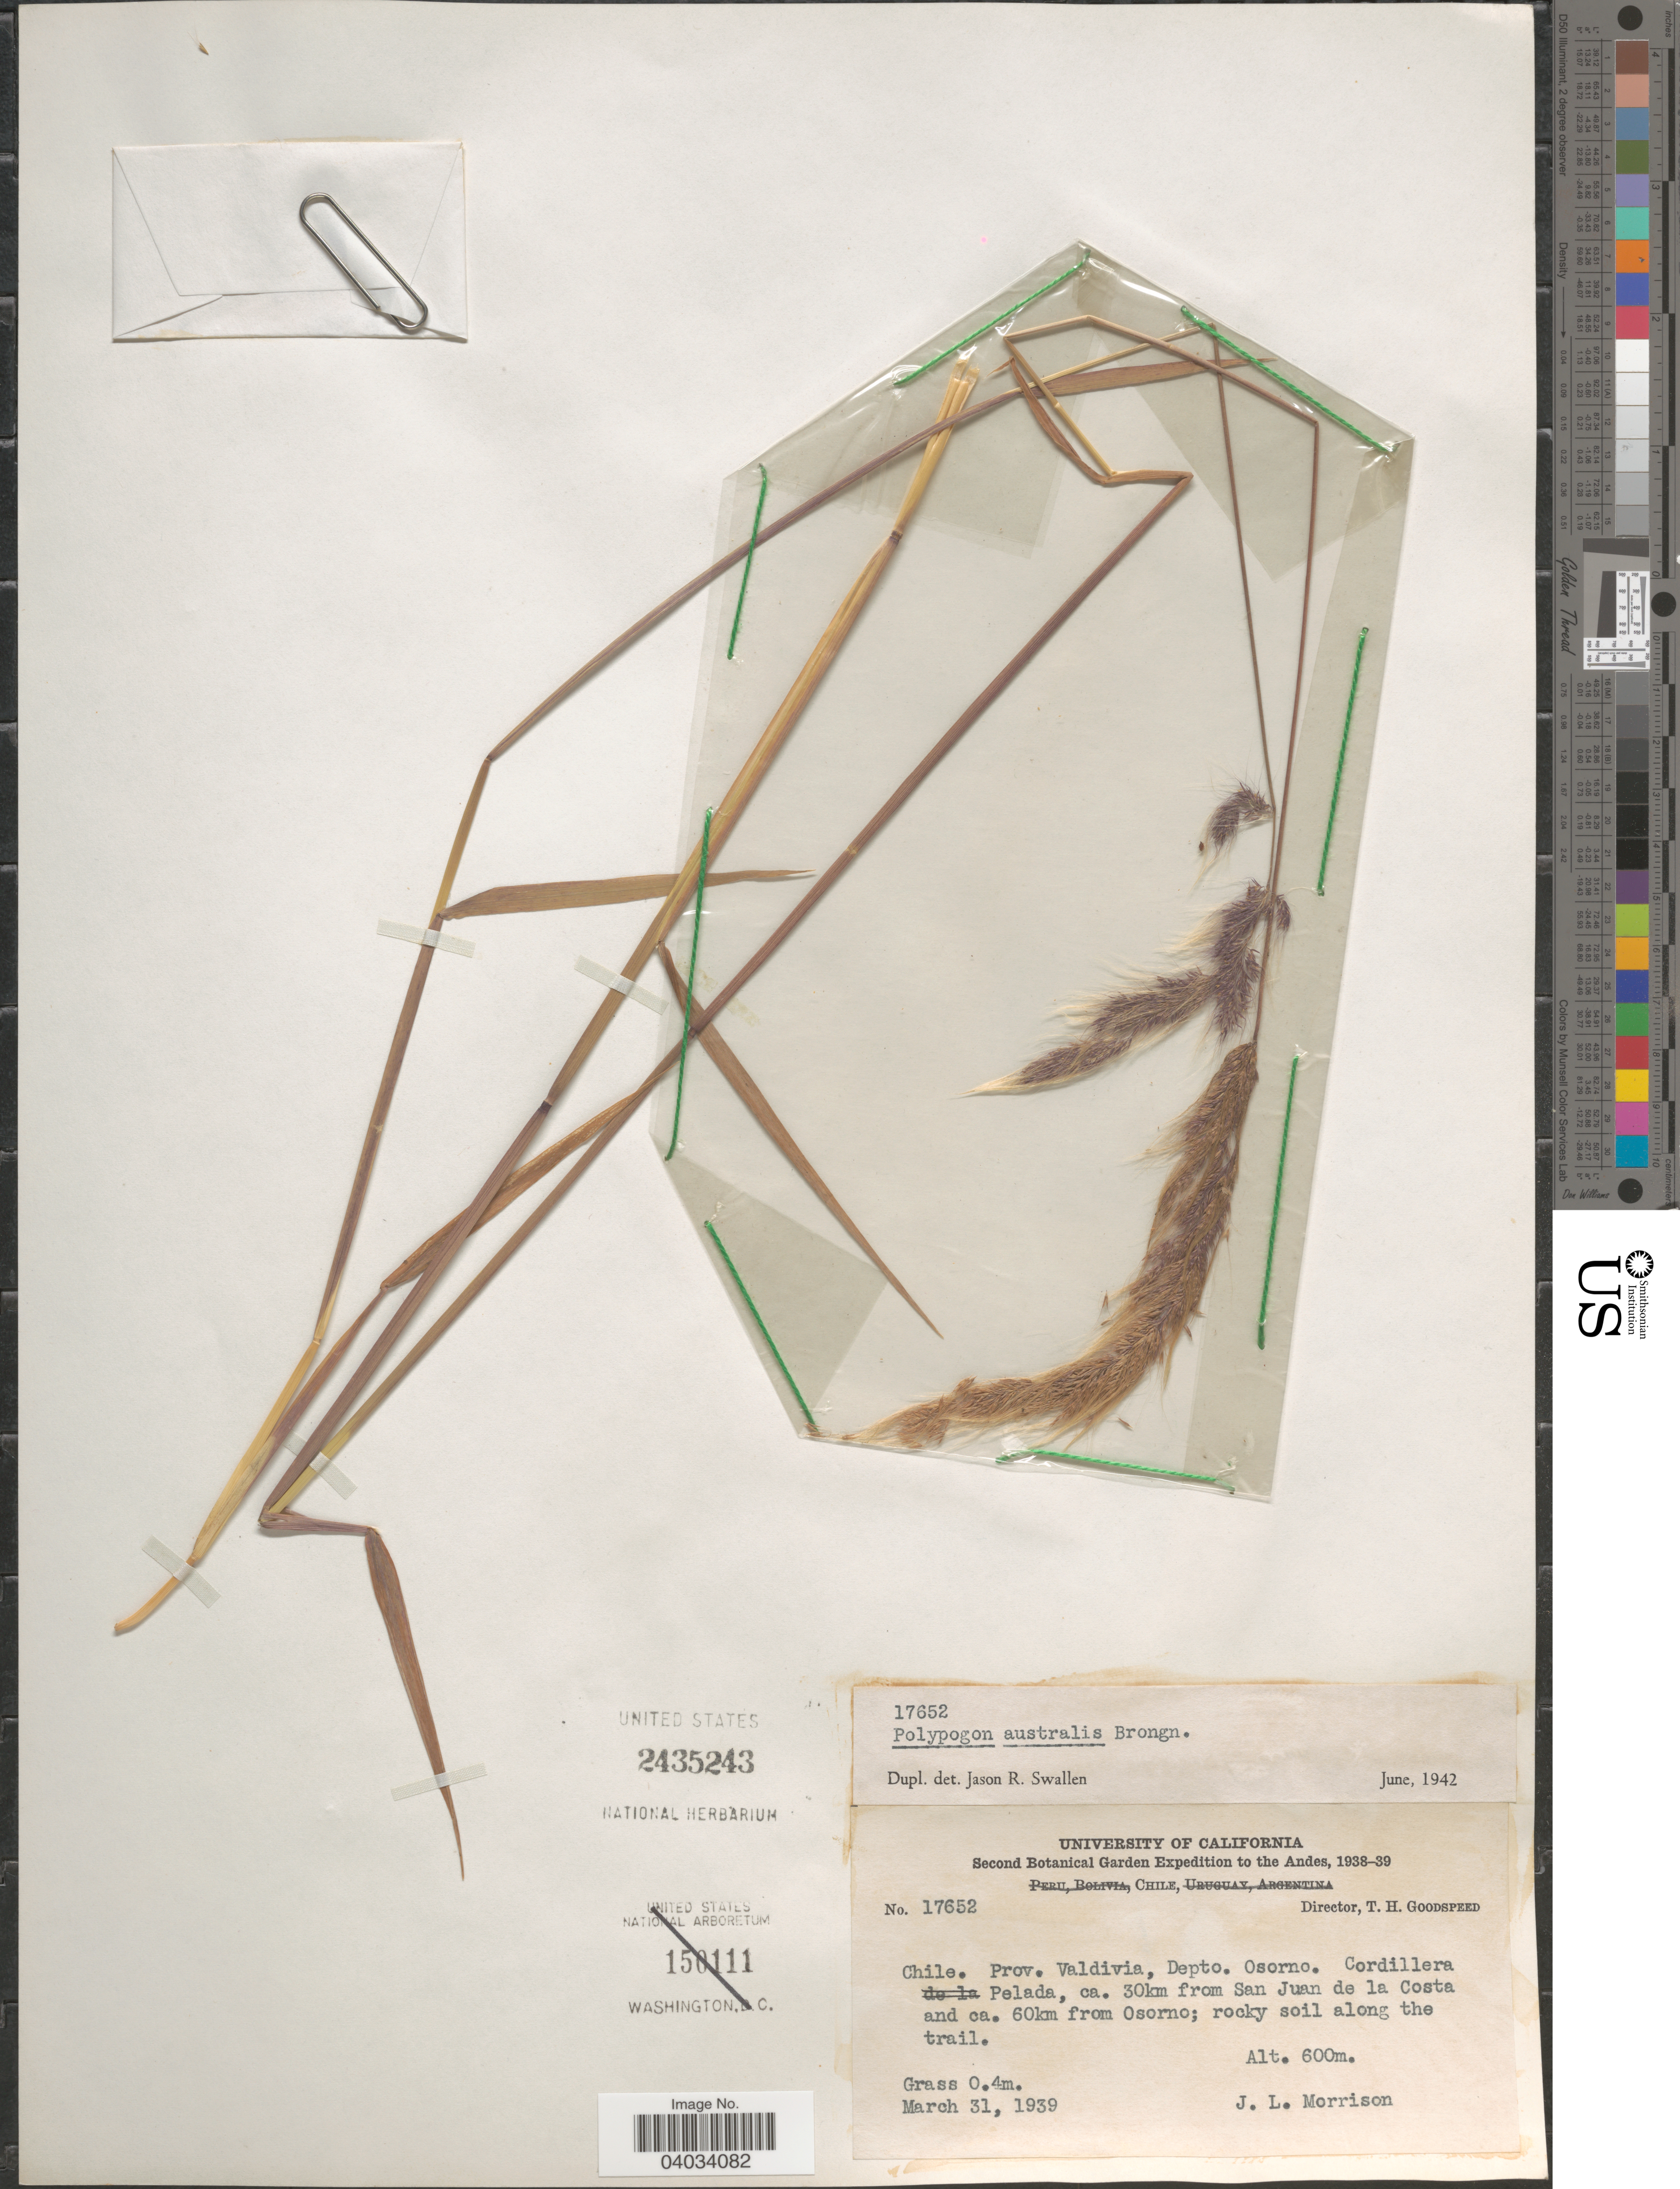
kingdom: Plantae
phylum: Tracheophyta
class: Liliopsida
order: Poales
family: Poaceae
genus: Polypogon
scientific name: Polypogon australis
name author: Brongn.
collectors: J. Morrison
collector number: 17652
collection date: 1939-03-31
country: Chile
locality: The Andes. Prov. Valdivia, Depto. Osorno. Cordillera Pelada, ca. 30 km from San Juan de la Costa and ca. 60 km from Osorno.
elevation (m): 600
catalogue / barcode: US 2435243